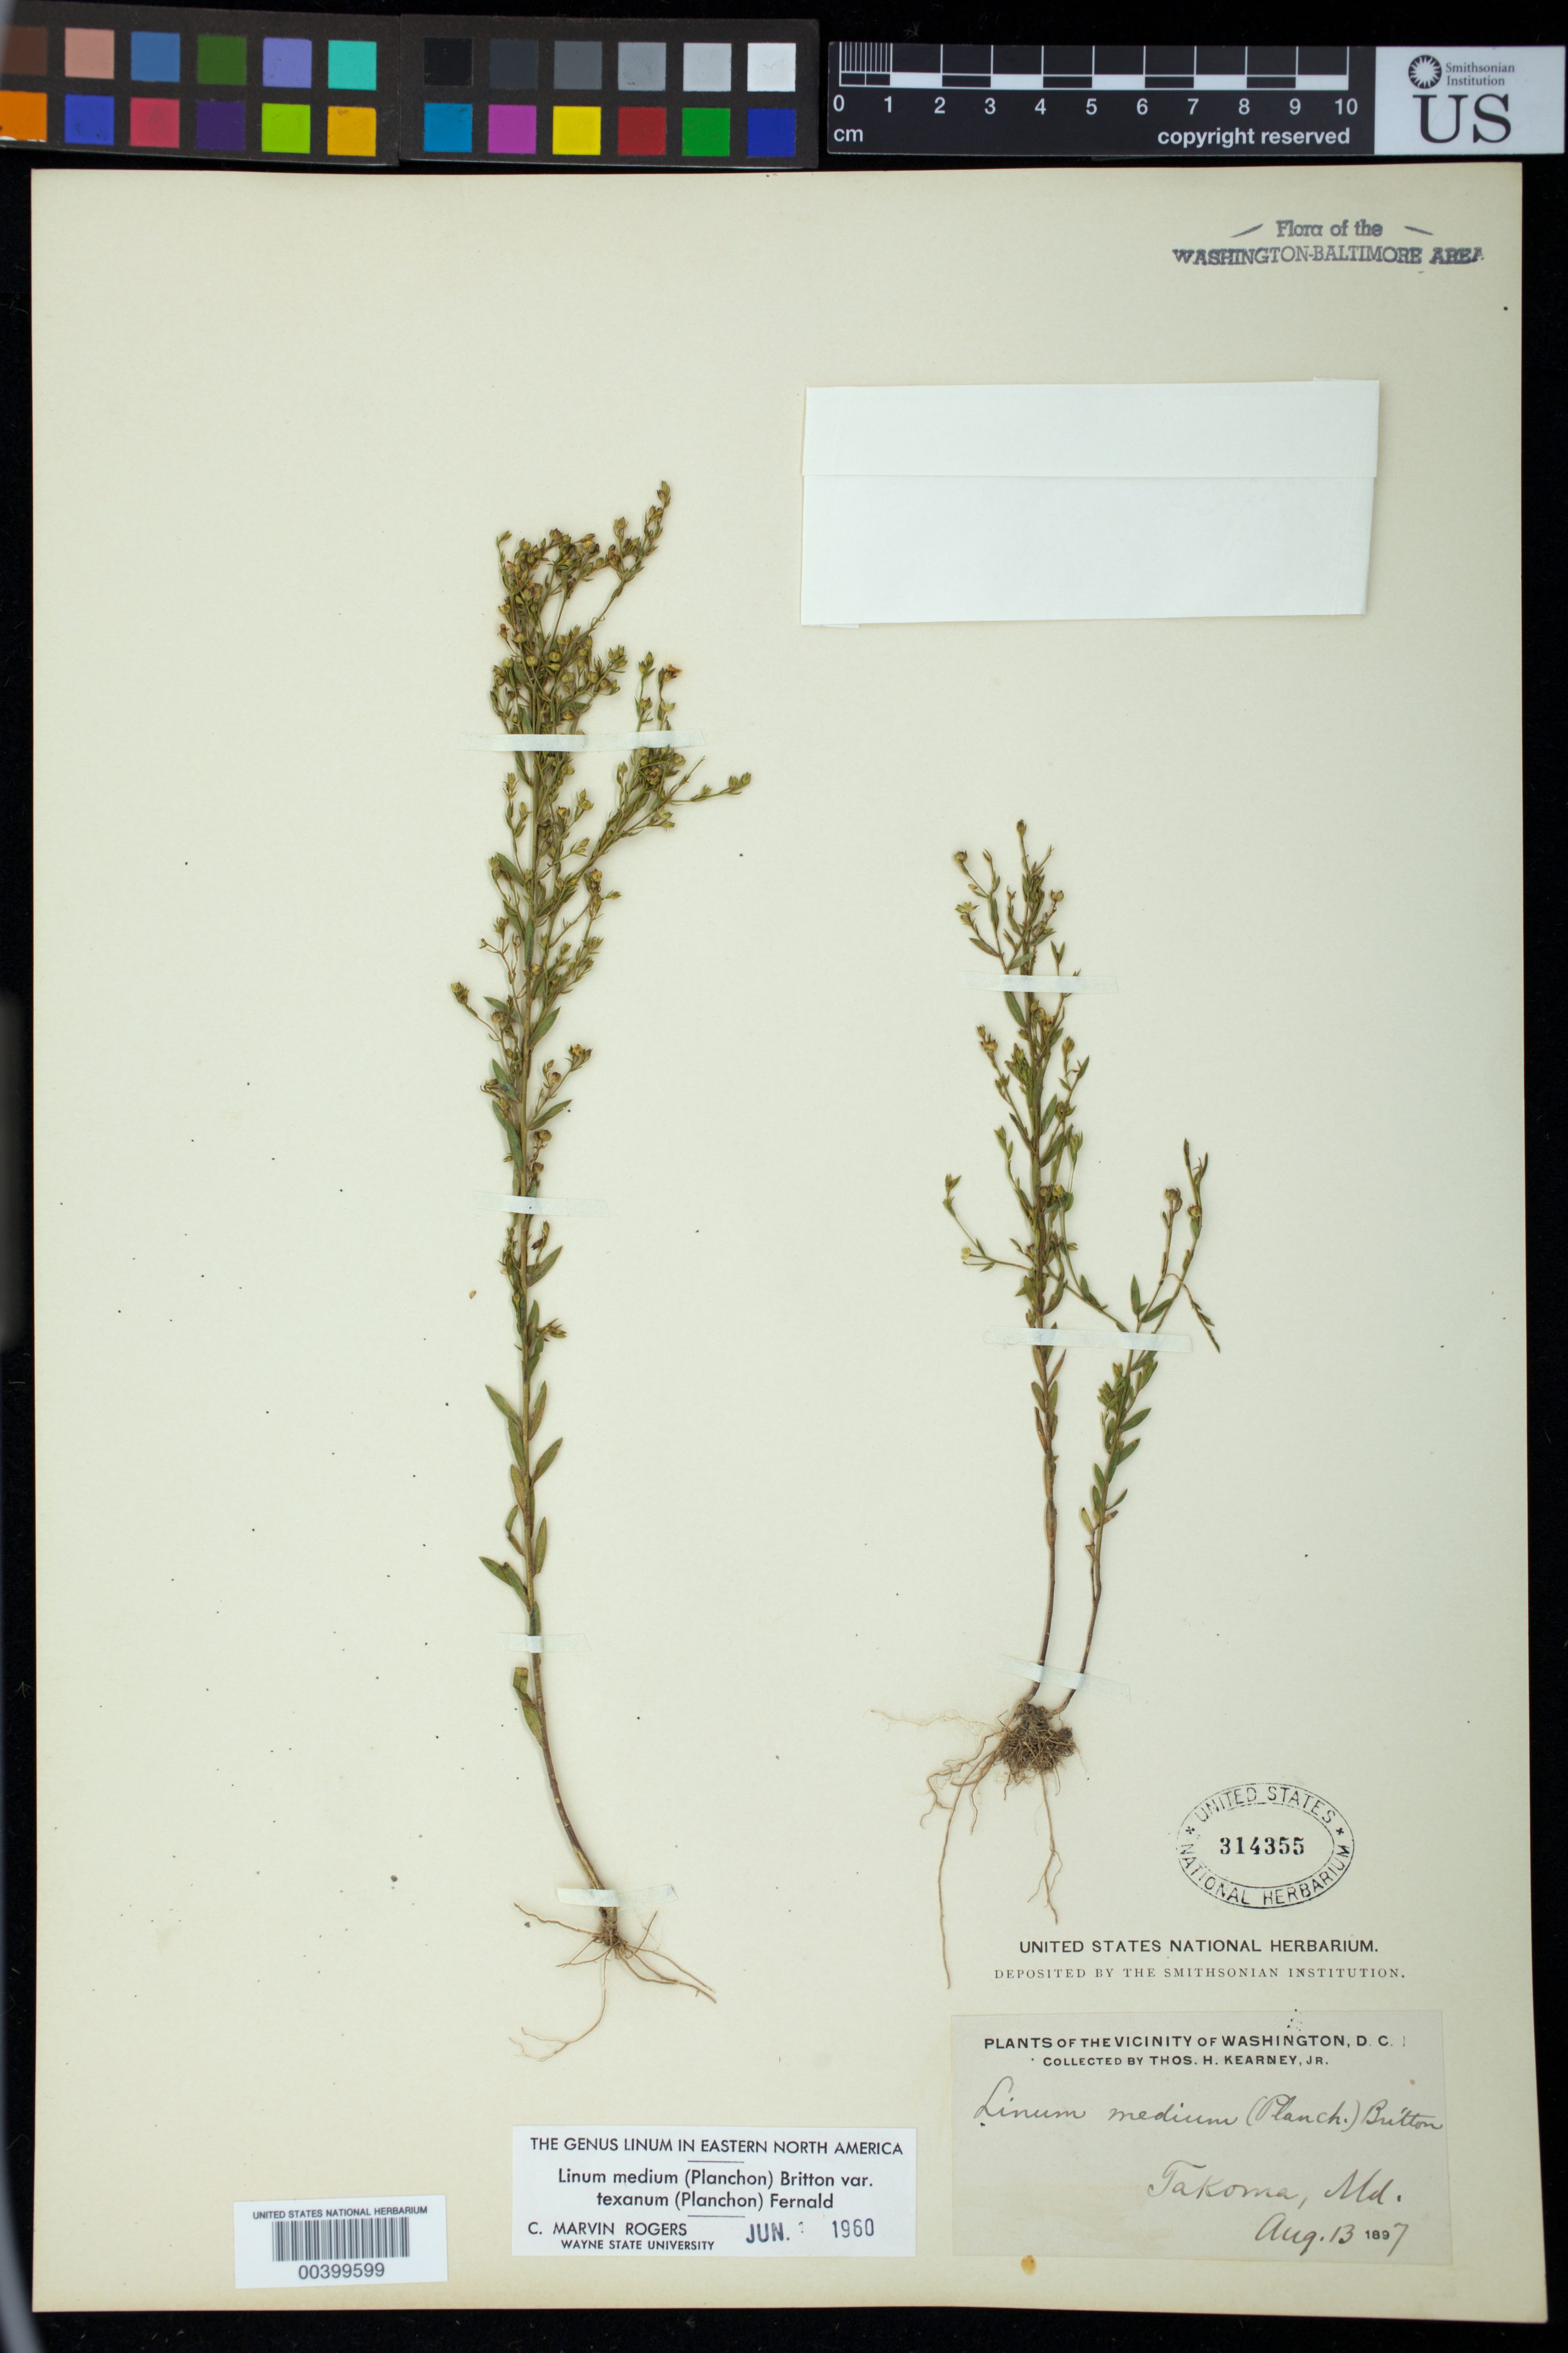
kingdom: Plantae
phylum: Tracheophyta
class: Magnoliopsida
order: Malpighiales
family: Linaceae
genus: Linum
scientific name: Linum medium var. texanum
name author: (Planch.) Fernald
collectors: T. H. Kearney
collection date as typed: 13 Aug 1897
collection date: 1897-08-13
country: United States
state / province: Maryland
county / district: Montgomery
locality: Takoma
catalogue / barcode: US 314355